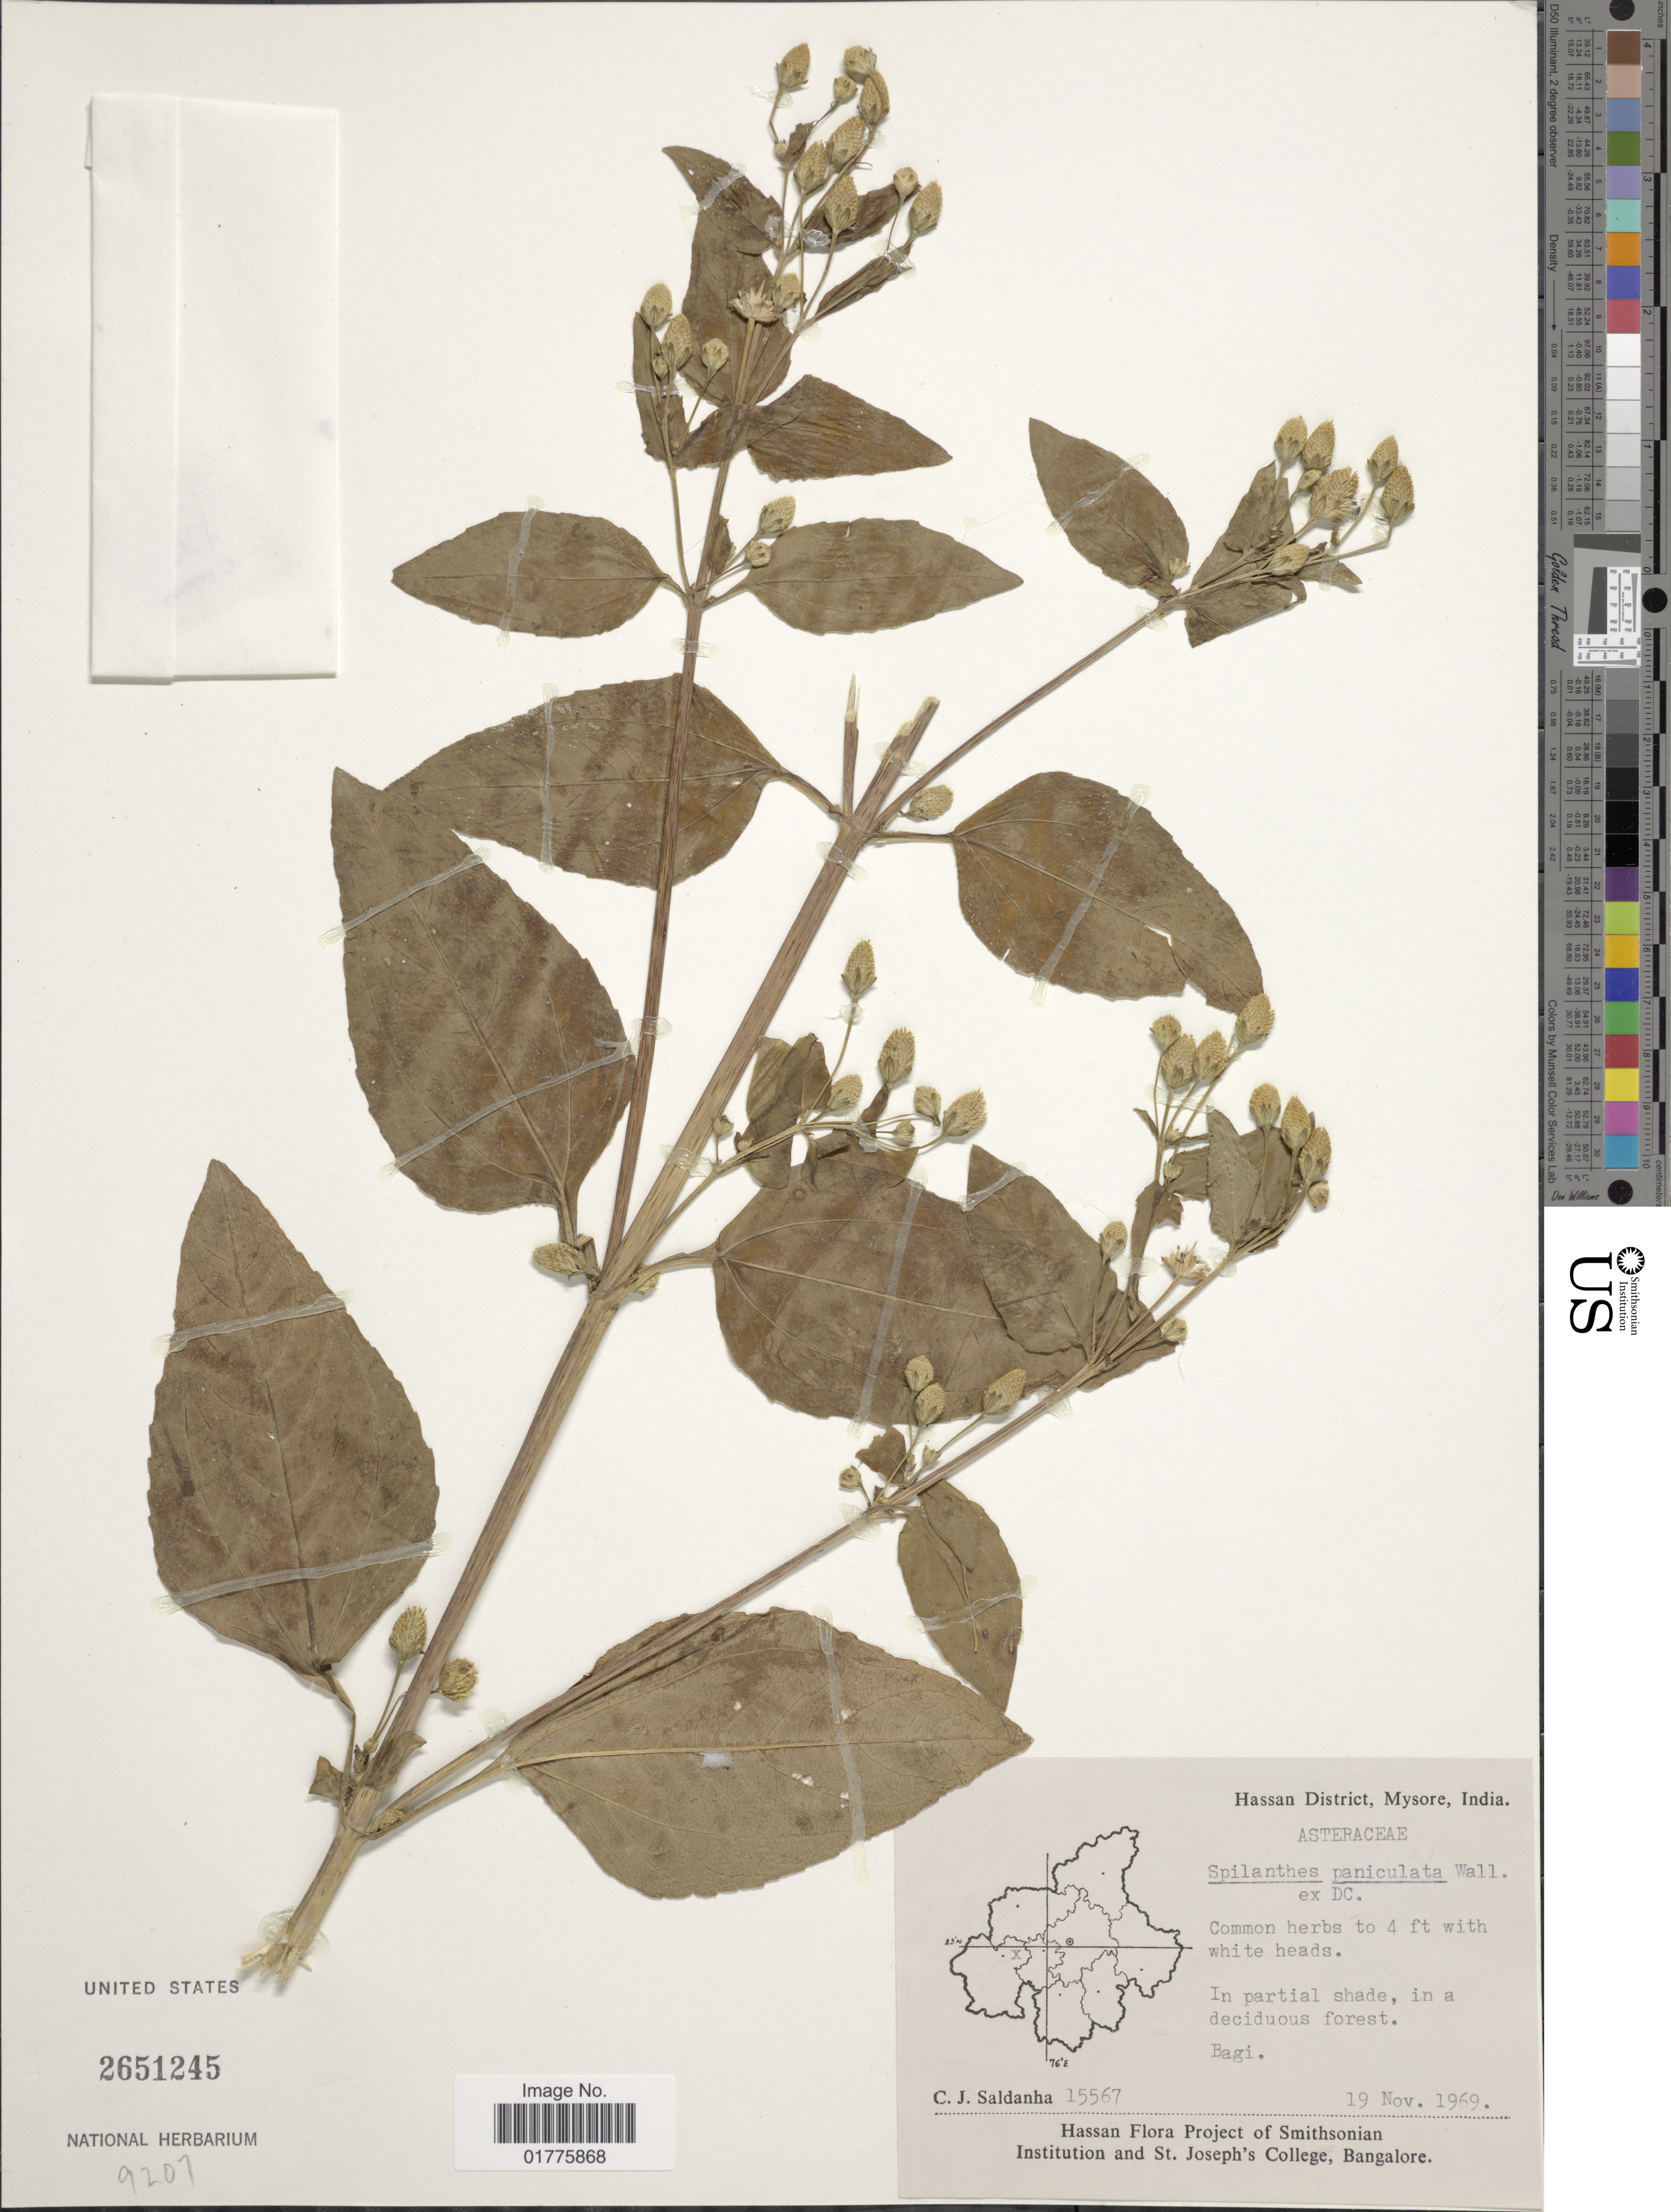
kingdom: Plantae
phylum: Tracheophyta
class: Magnoliopsida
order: Asterales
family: Asteraceae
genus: Acmella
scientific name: Acmella paniculata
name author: (Wall. ex DC.) R.K. Jansen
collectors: C. J. Saldanha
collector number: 15567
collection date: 1969-11-19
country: India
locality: Hassan District, Mysore, Bagi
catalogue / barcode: US 2651245